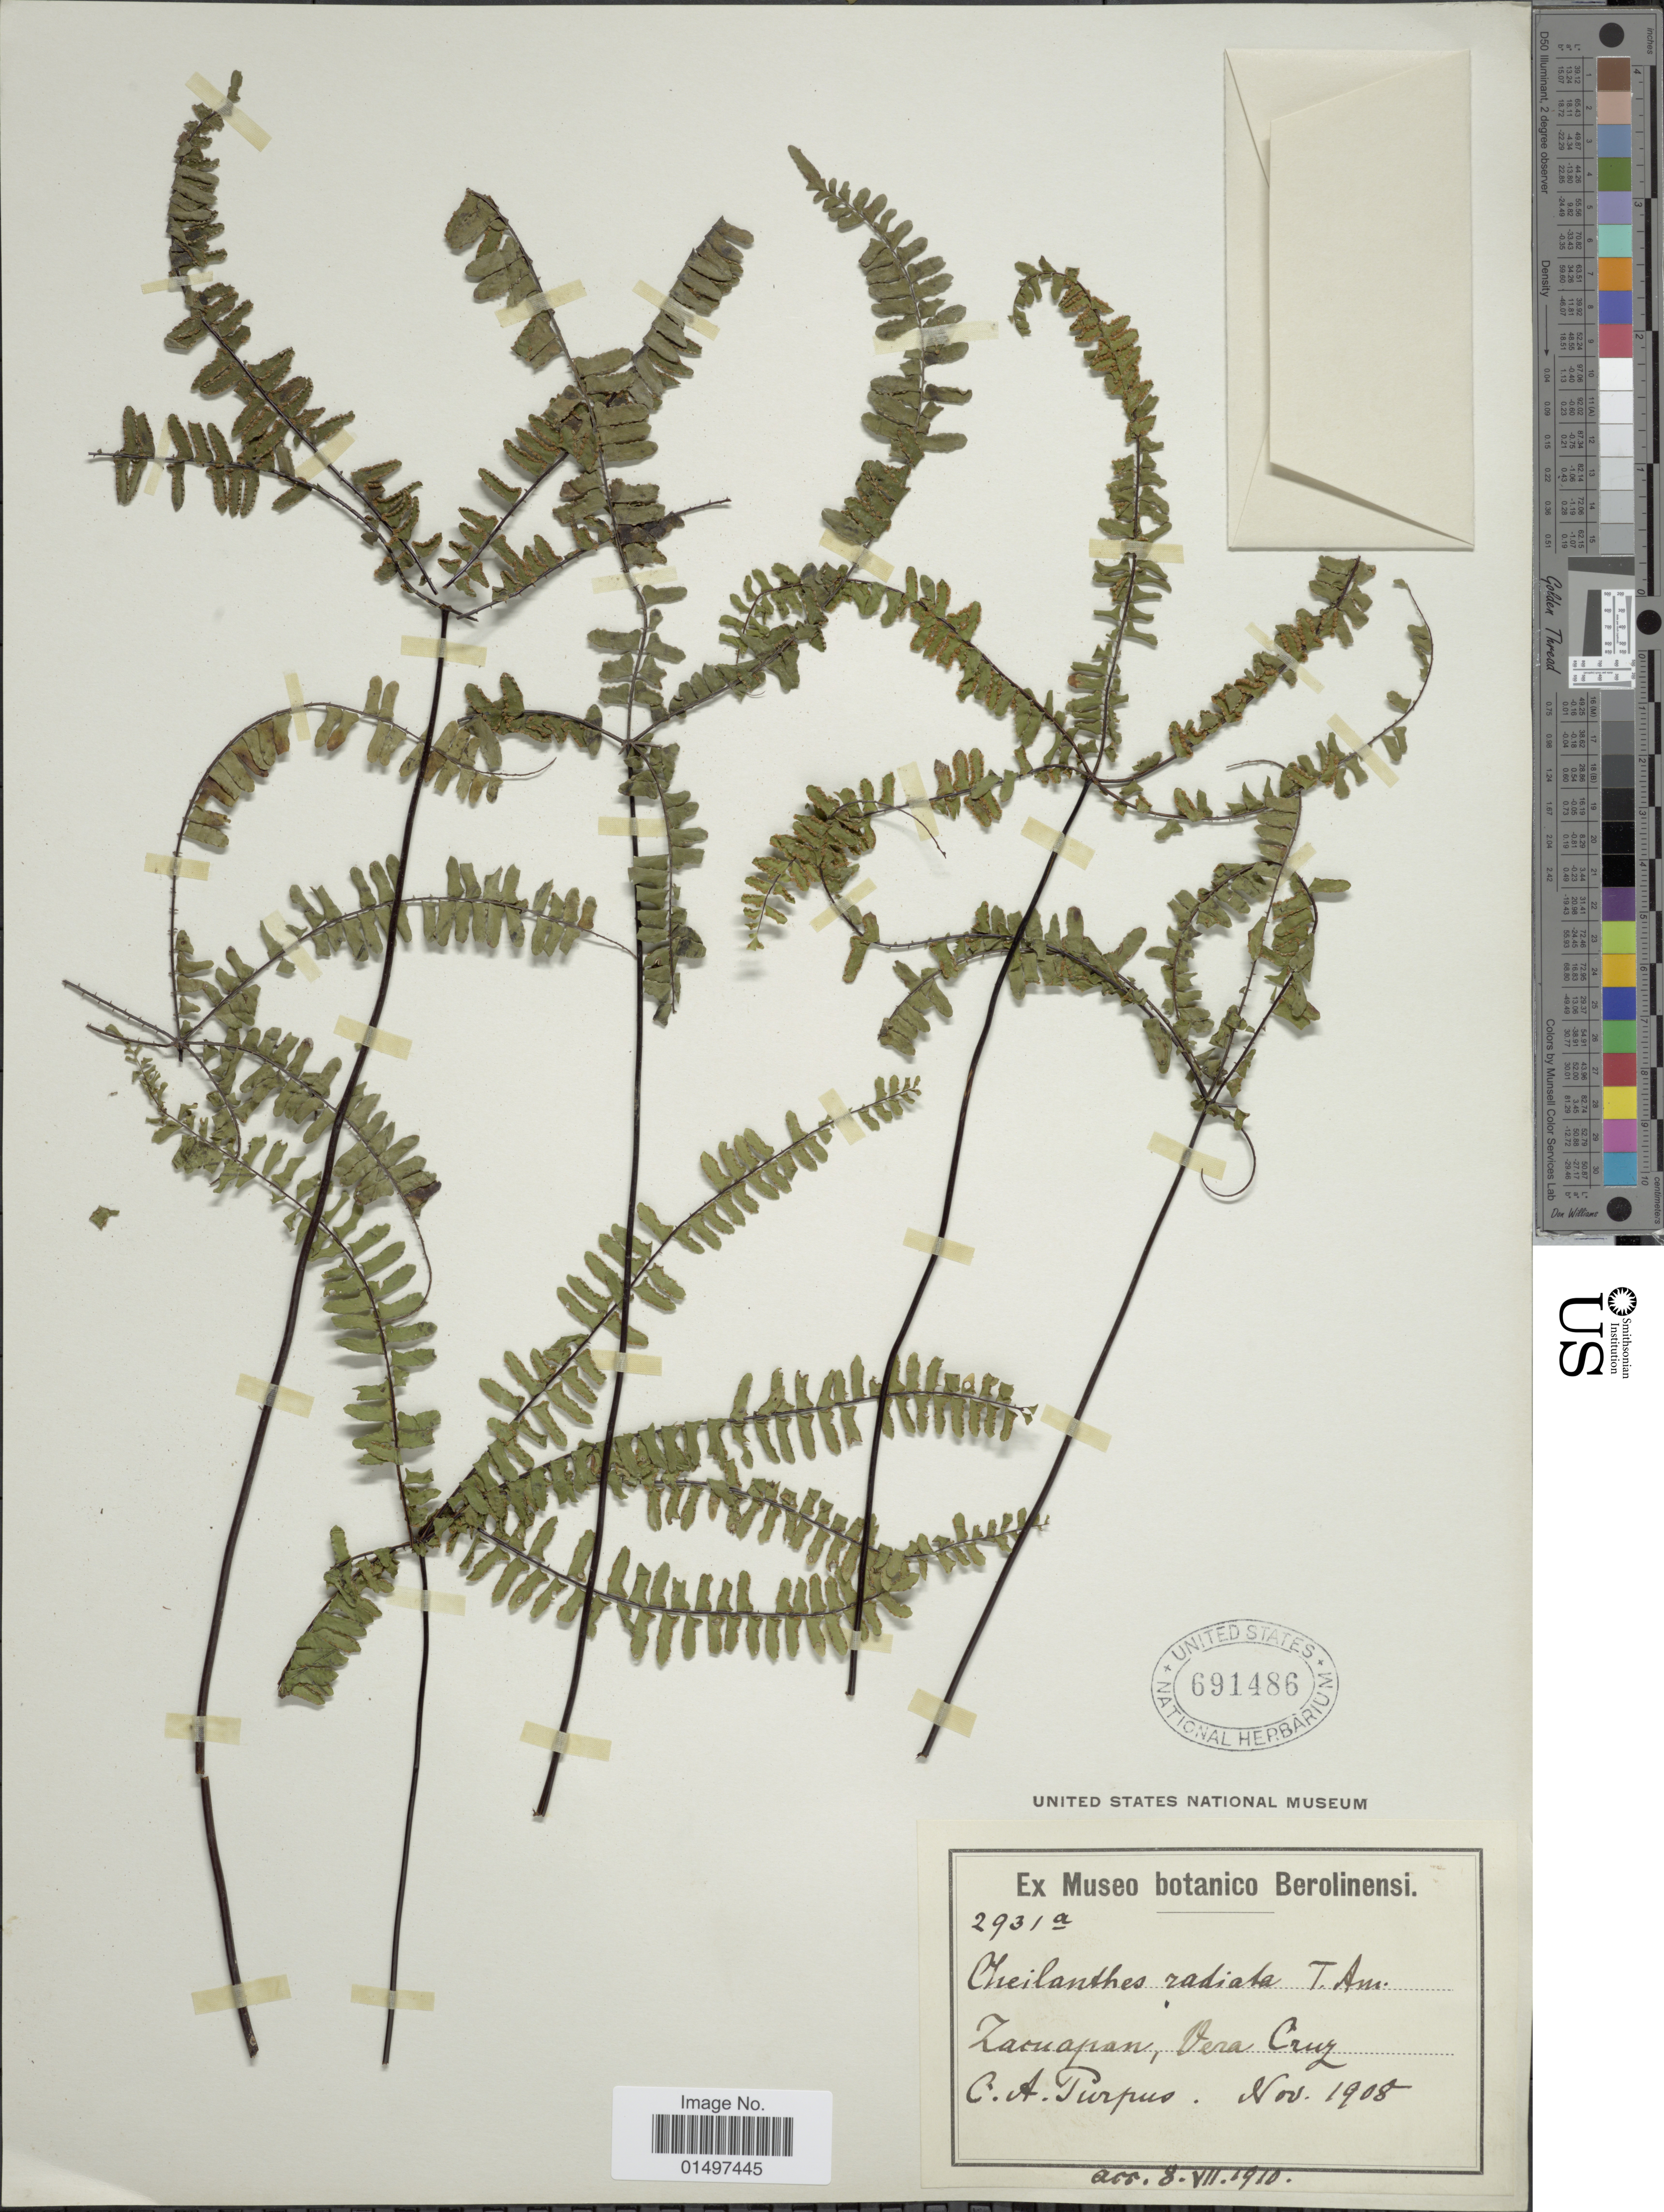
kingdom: Plantae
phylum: Tracheophyta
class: Polypodiopsida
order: Polypodiales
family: Pteridaceae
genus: Adiantopsis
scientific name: Adiantopsis radiata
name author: (L.) Fée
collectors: C. A. Purpus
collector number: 2931a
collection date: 1908-11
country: Mexico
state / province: Veracruz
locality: Zacuapan, Vera Cruz.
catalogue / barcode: US 691486